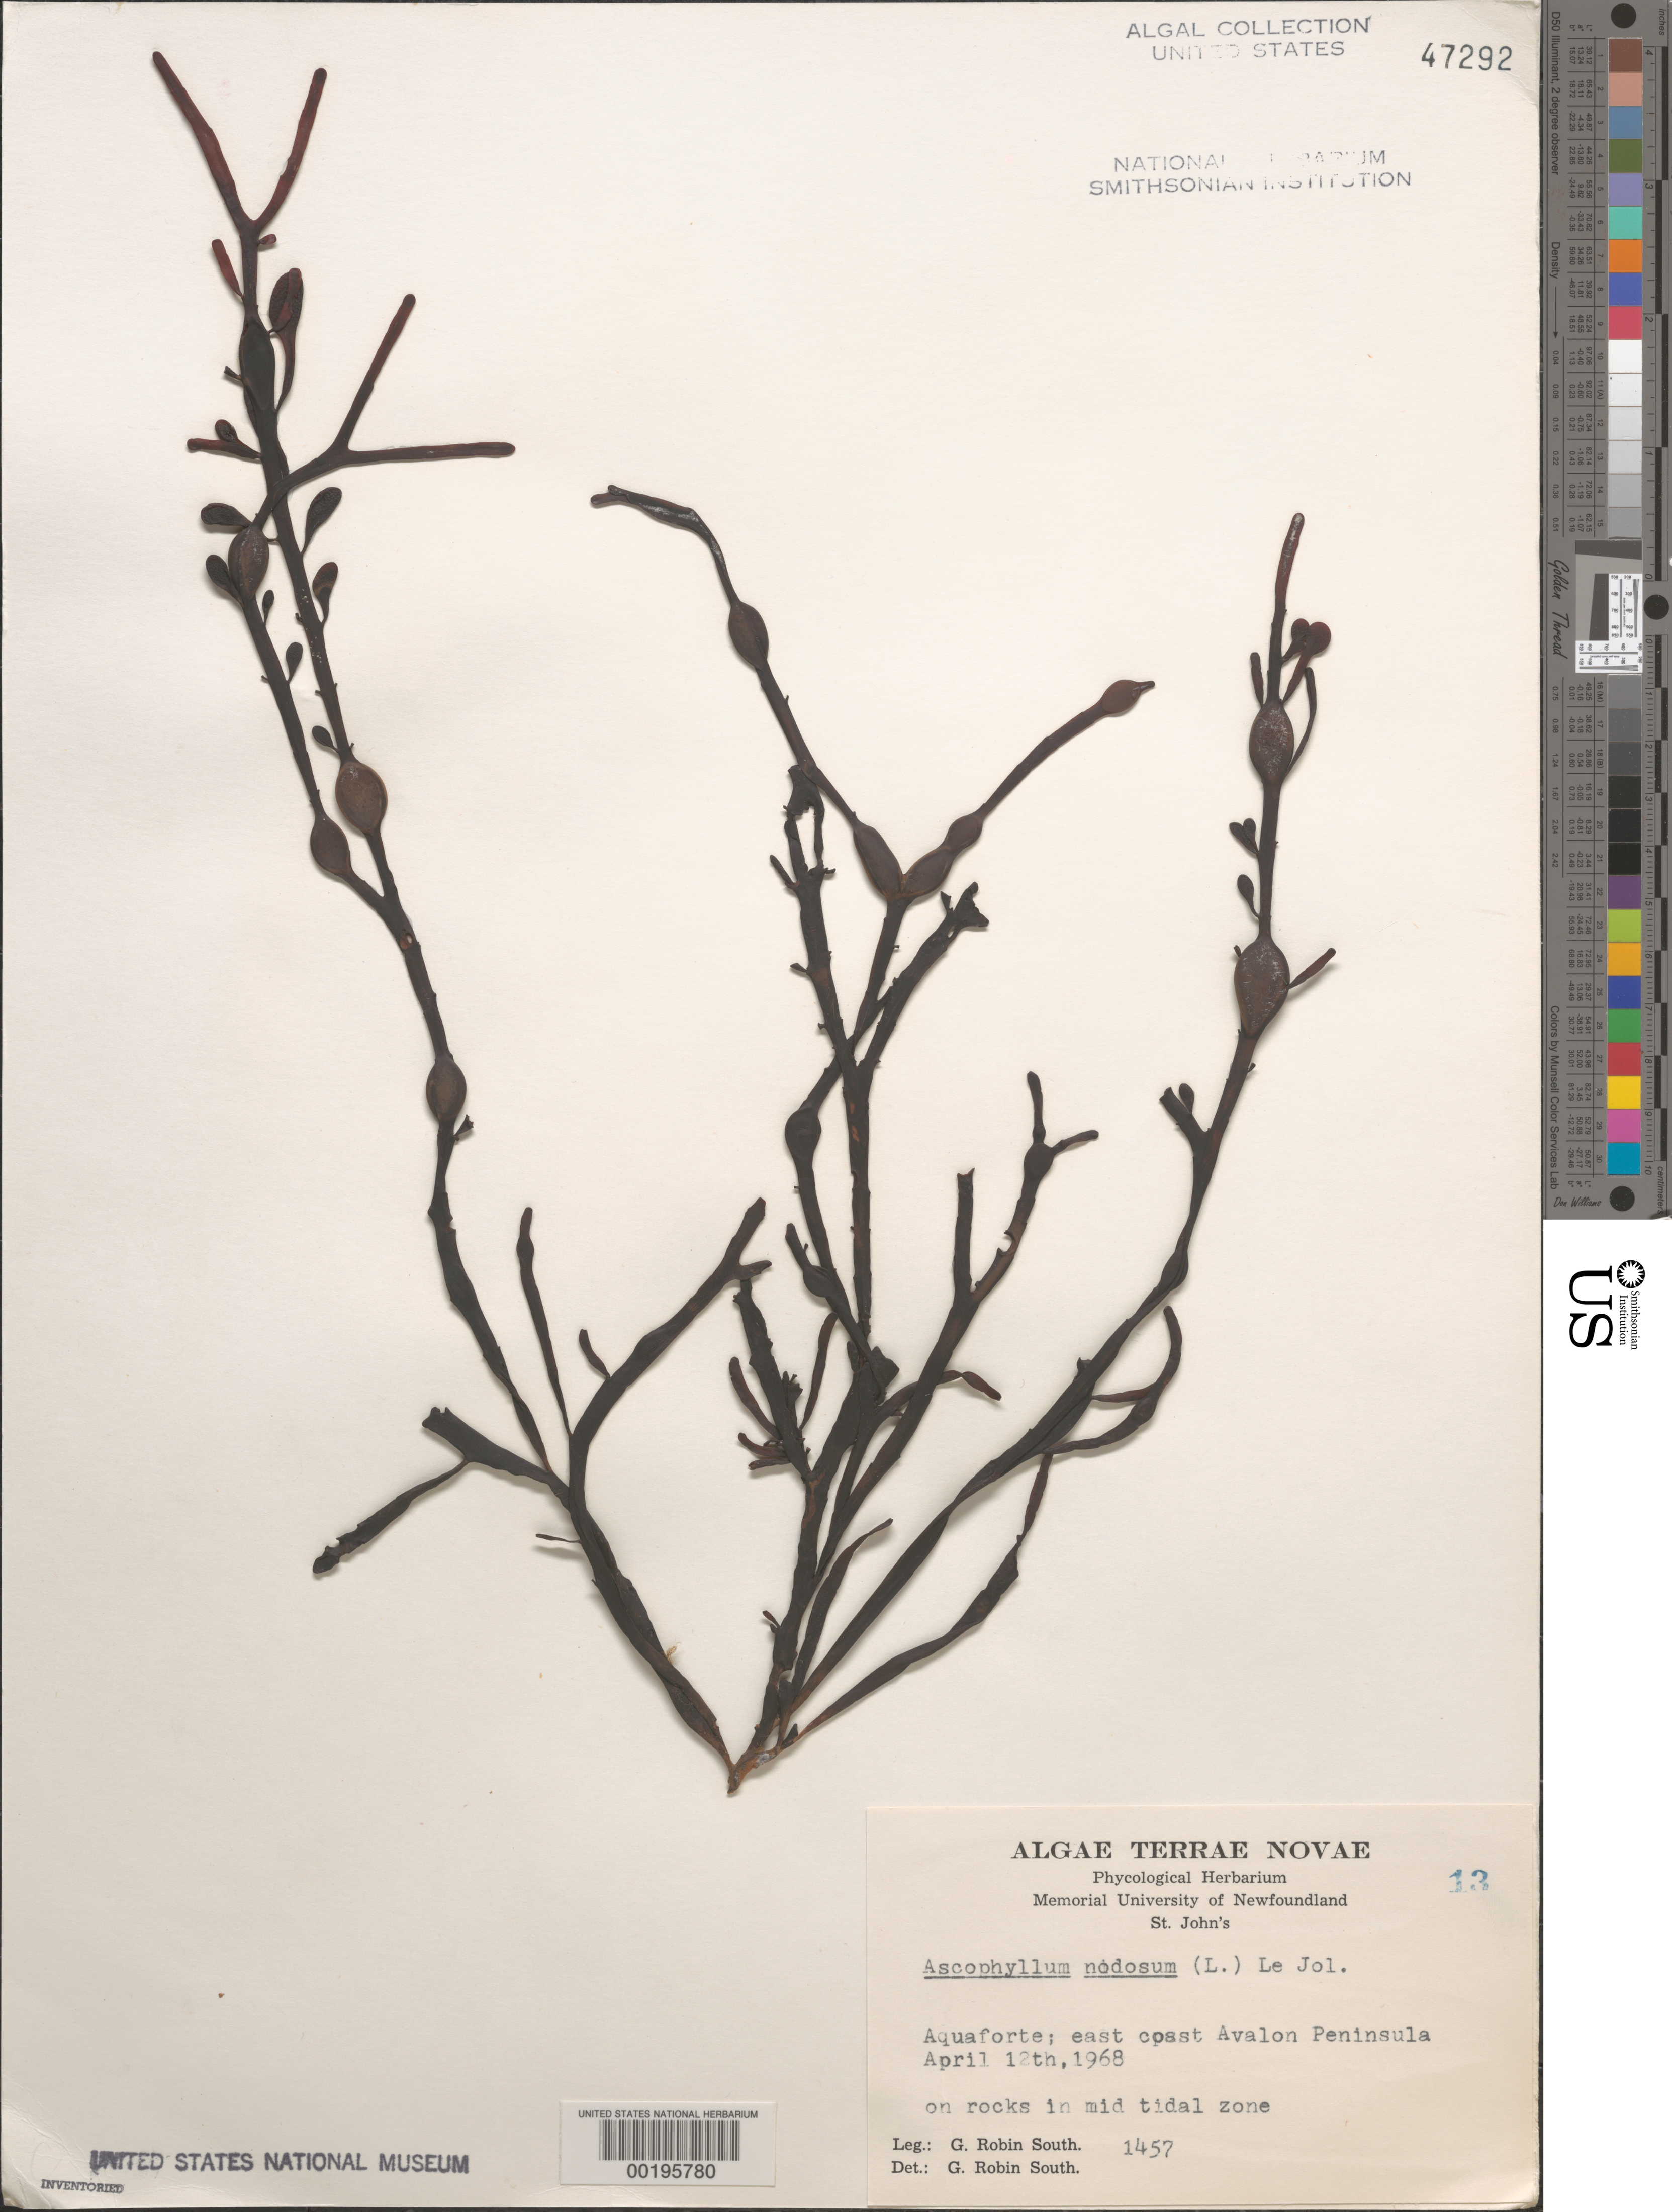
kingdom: Chromista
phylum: Ochrophyta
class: Phaeophyceae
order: Fucales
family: Fucaceae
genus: Ascophyllum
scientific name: Ascophyllum nodosum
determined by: South, G. R.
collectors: G. R. South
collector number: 1457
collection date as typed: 12 Apr 1968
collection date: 1968-04-12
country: Canada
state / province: Newfoundland and Labrador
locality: Aquaforte, Avalon Peninsula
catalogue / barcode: US 47292